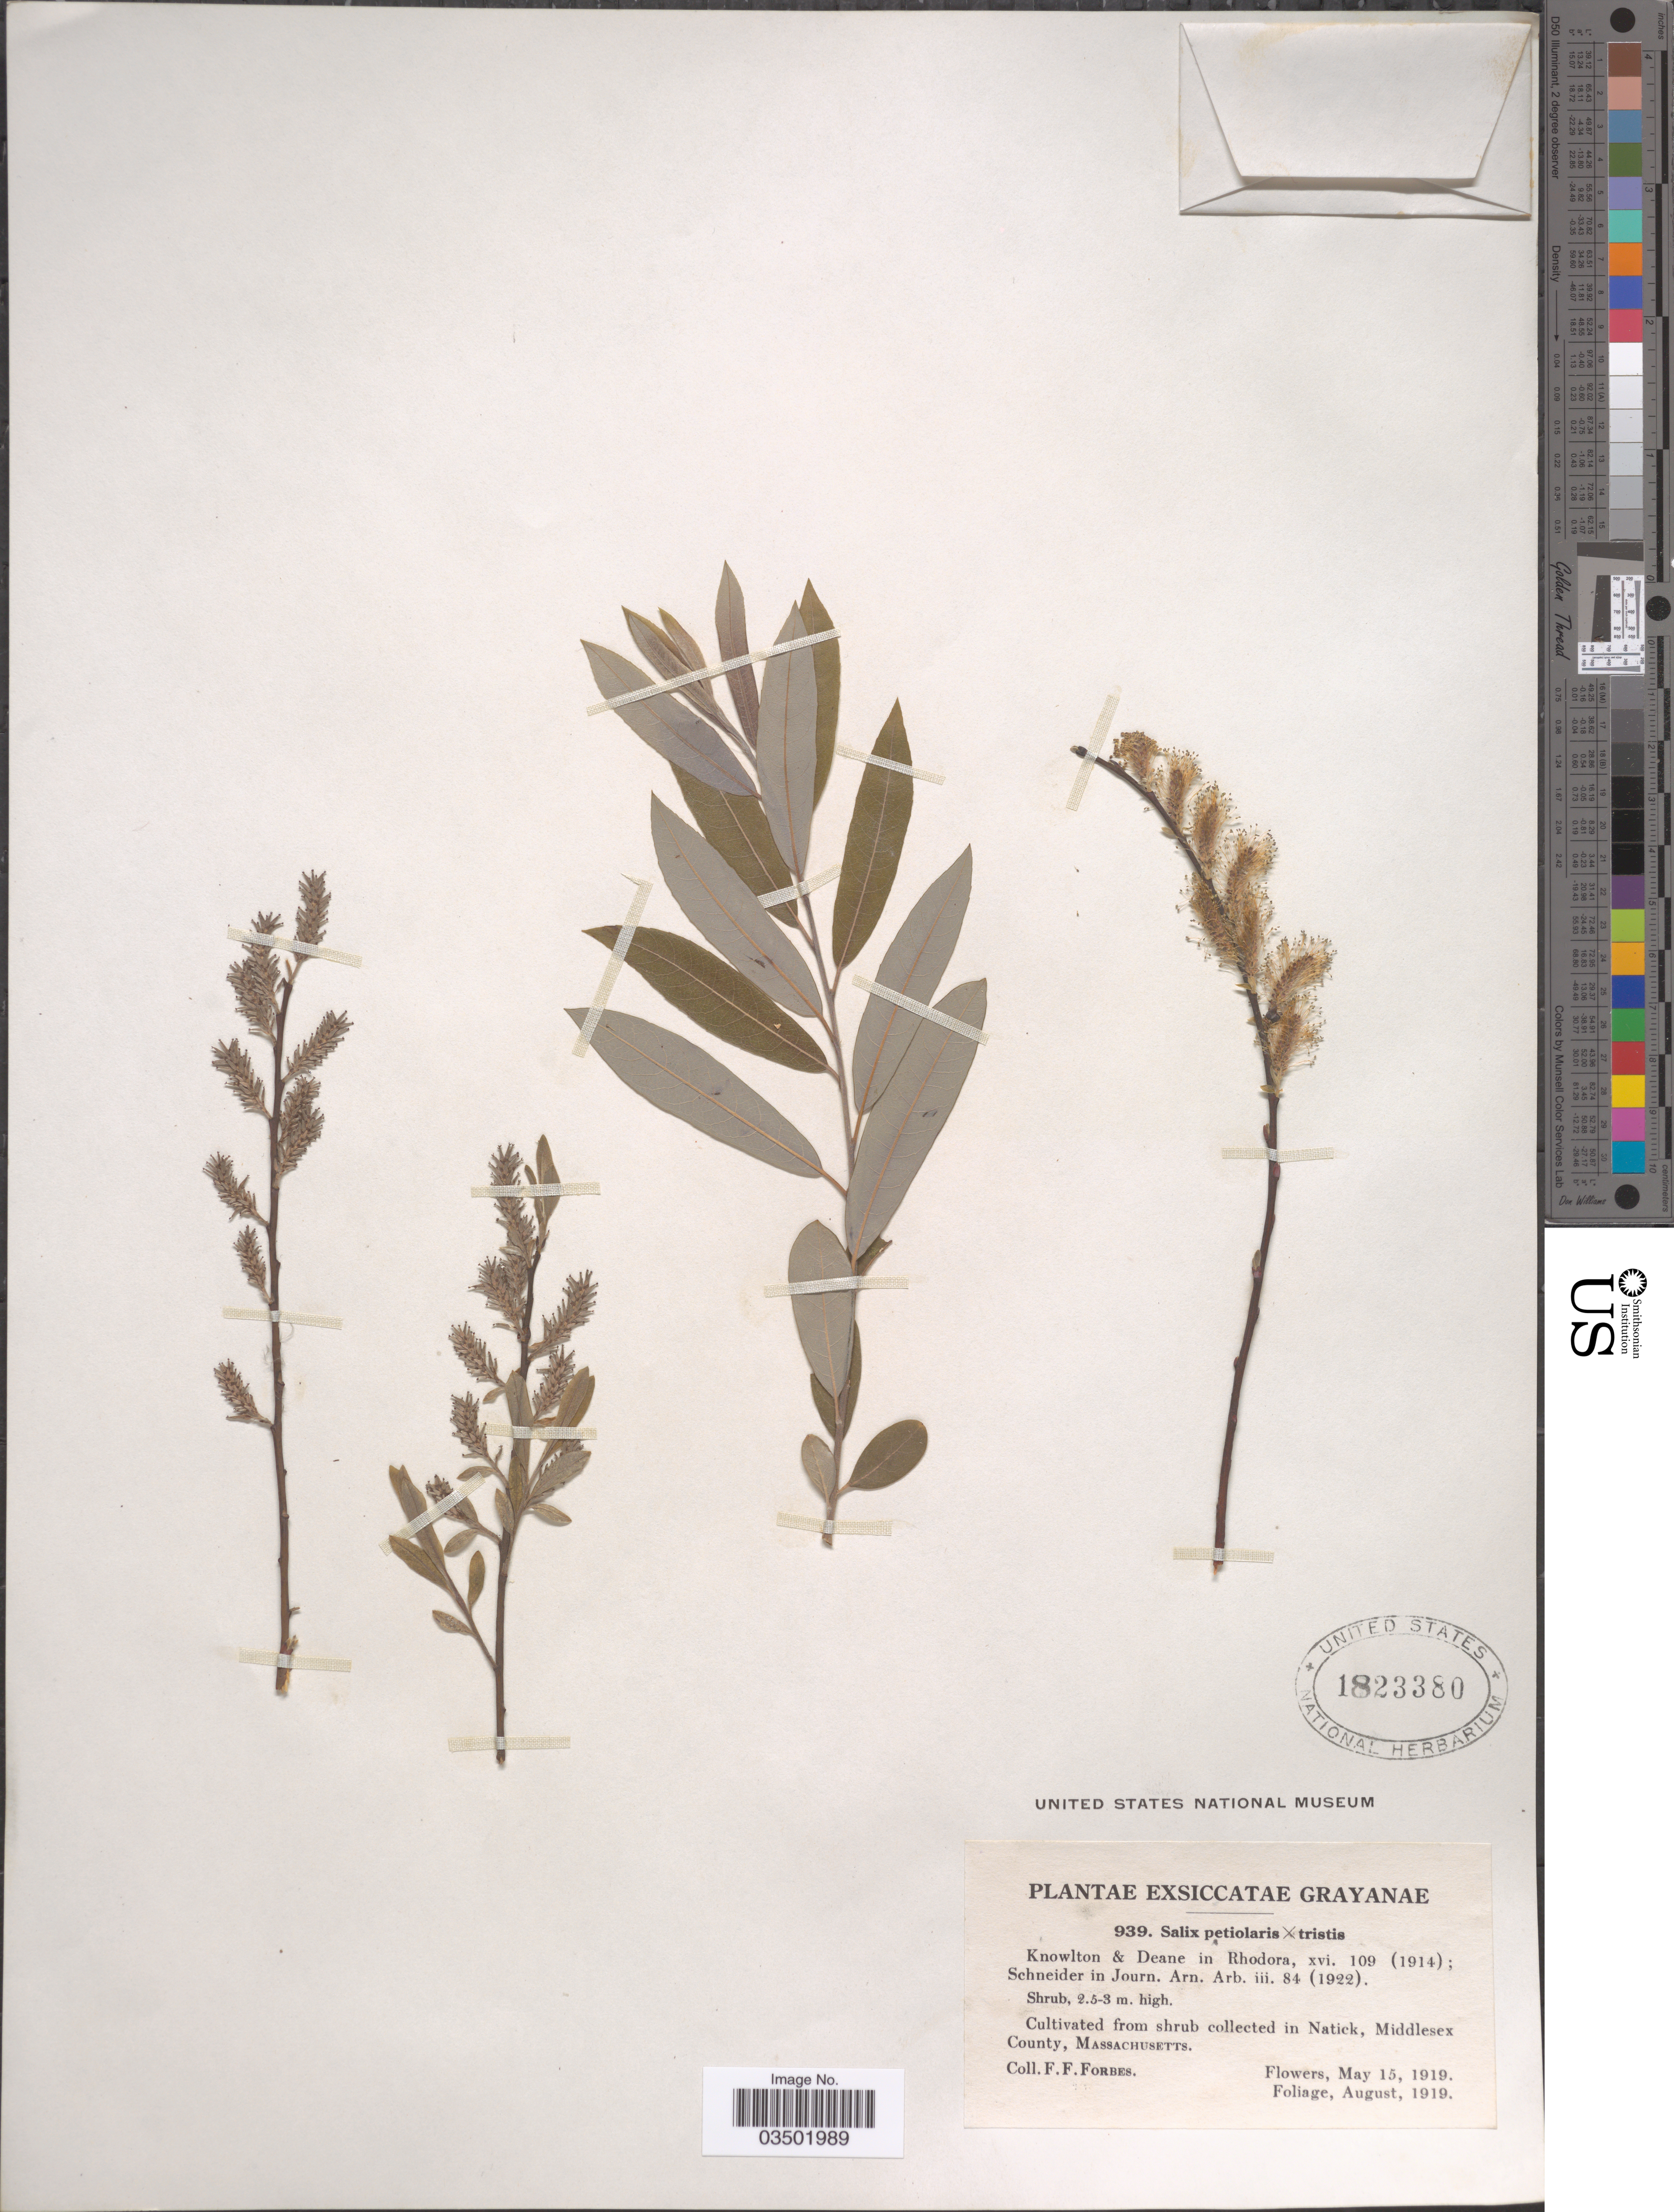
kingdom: Plantae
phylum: Tracheophyta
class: Magnoliopsida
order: Malpighiales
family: Salicaceae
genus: Salix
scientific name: Salix petiolaris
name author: Sm.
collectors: F. Forbes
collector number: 939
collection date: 1919-05-15/1919-08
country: United States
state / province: Massachusetts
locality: In Natick, Middlesex County.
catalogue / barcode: US 1823380